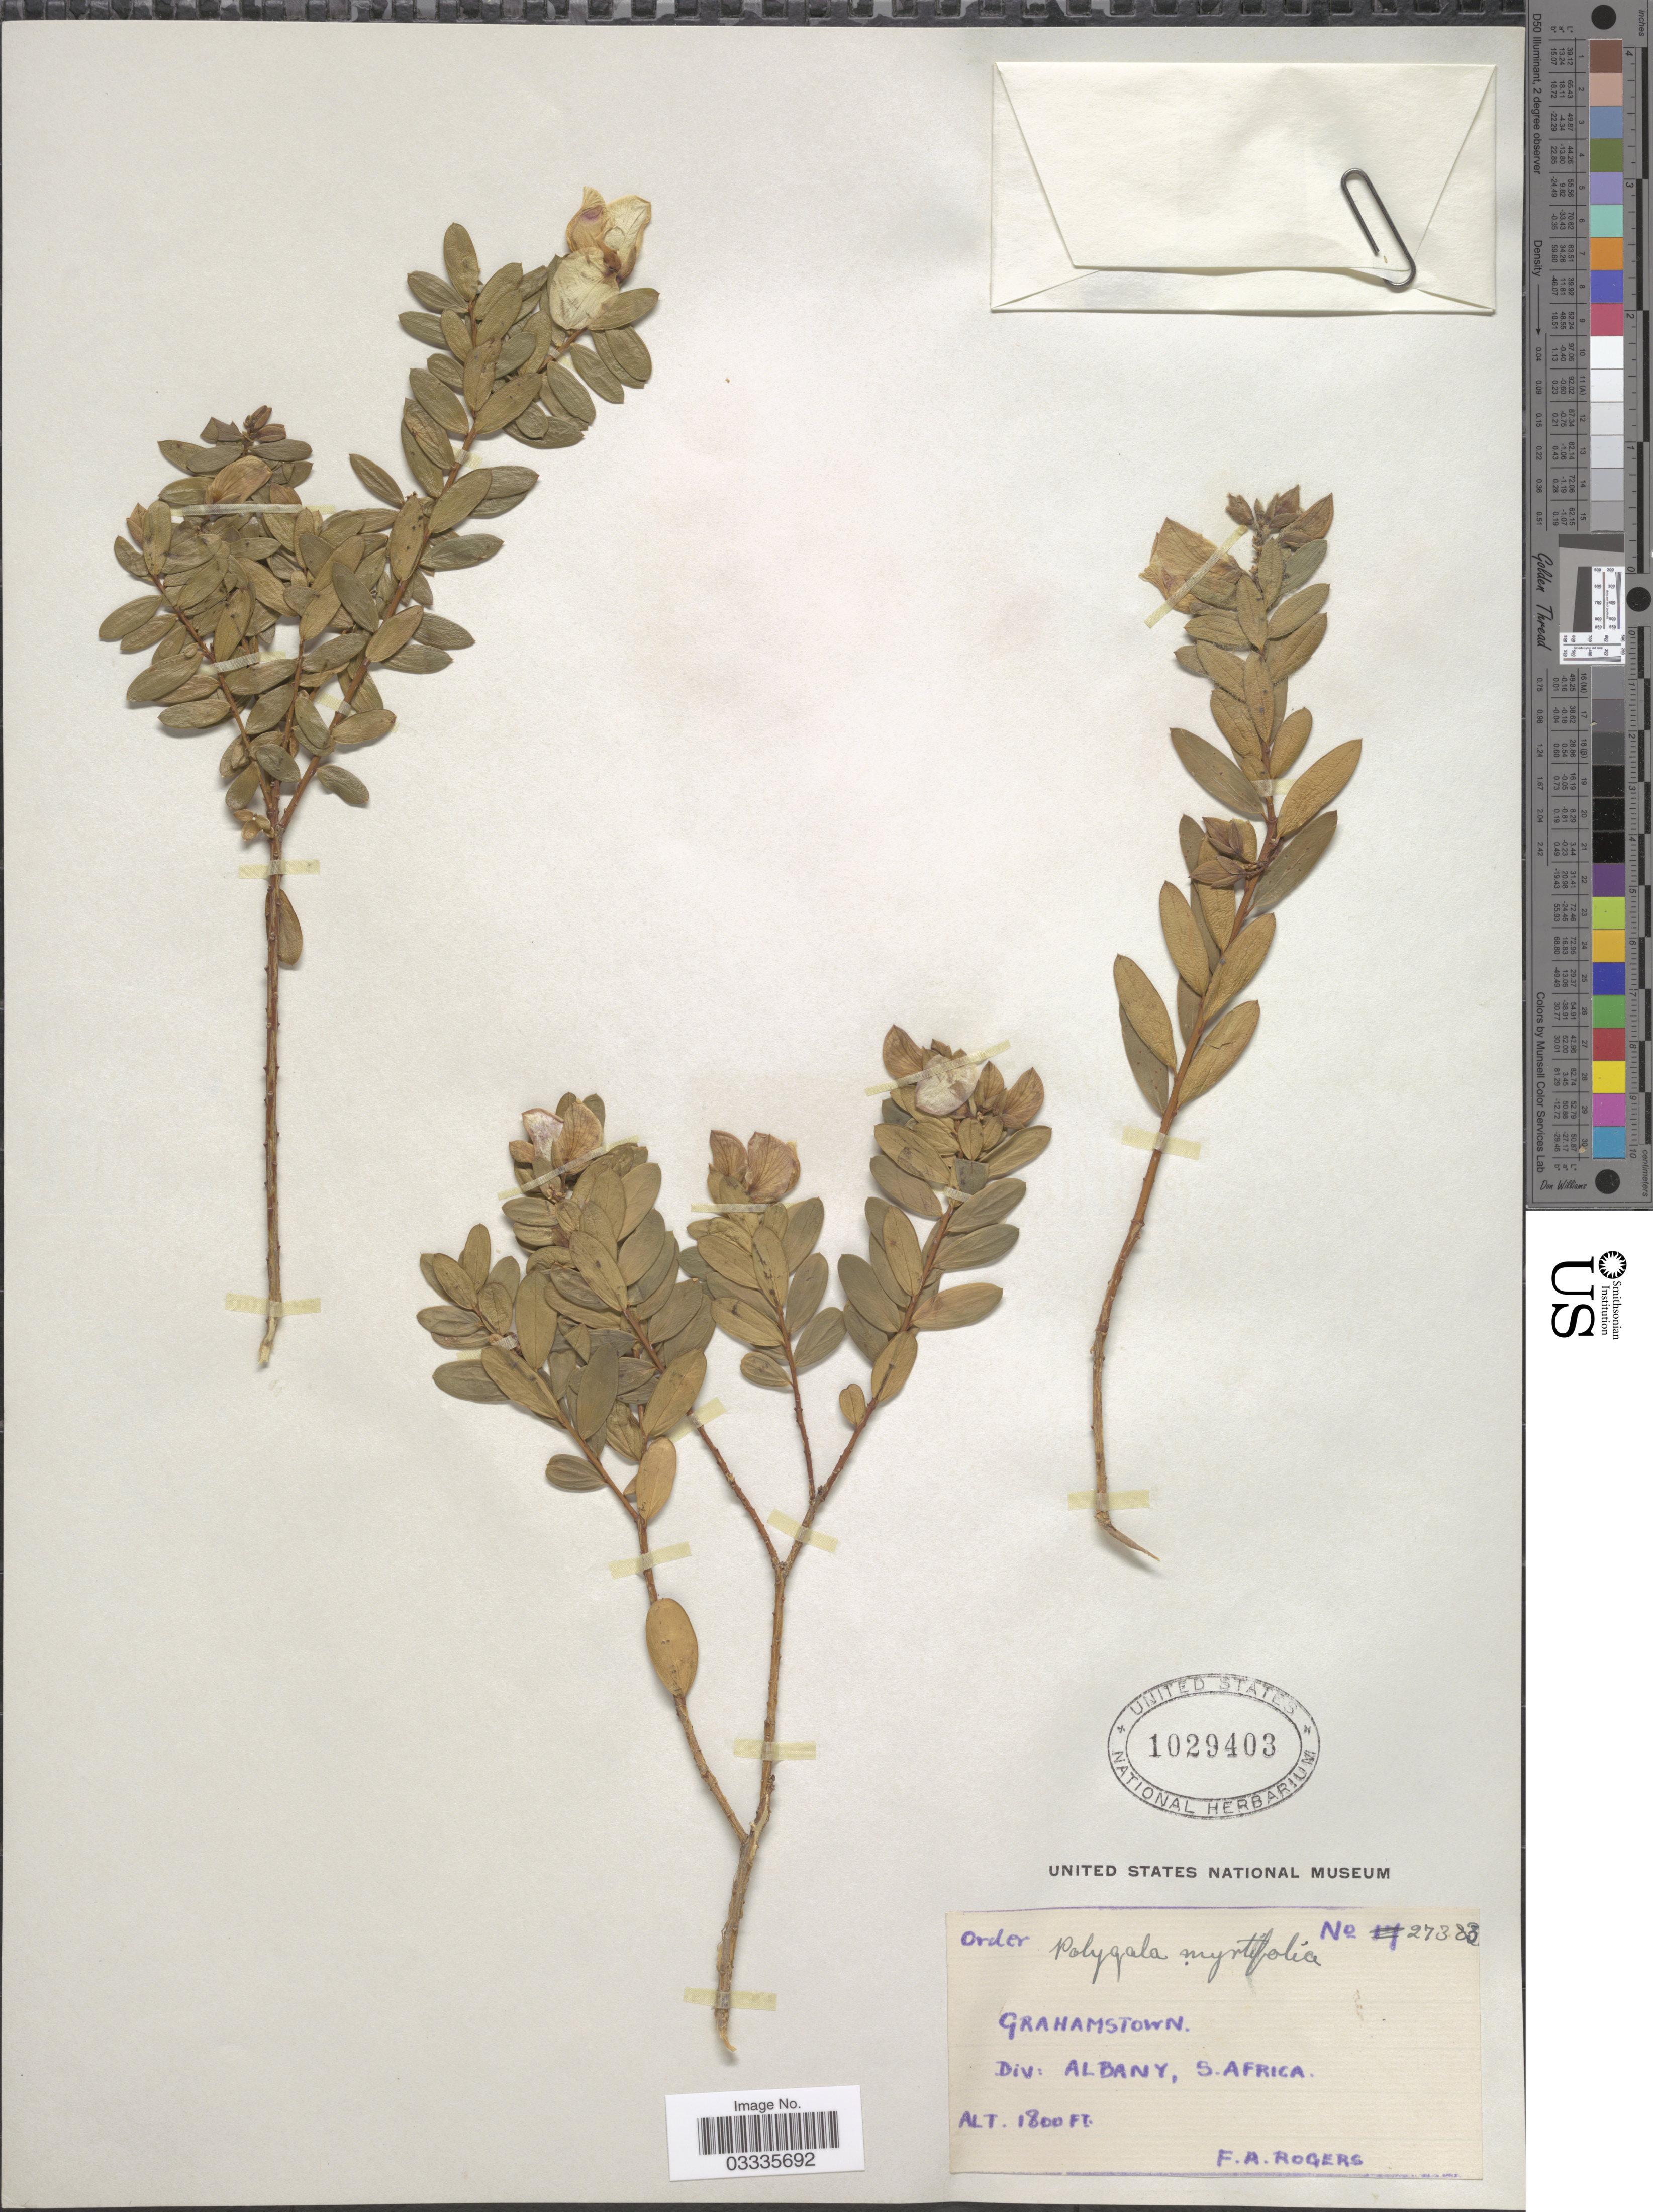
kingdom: Plantae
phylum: Tracheophyta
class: Magnoliopsida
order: Fabales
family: Polygalaceae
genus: Polygala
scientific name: Polygala myrtifolia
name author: L.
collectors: F. A. Rogers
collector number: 27383*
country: South Africa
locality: Grahamstown, Div: Albany, S. Africa.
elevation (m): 549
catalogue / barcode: US 1029403